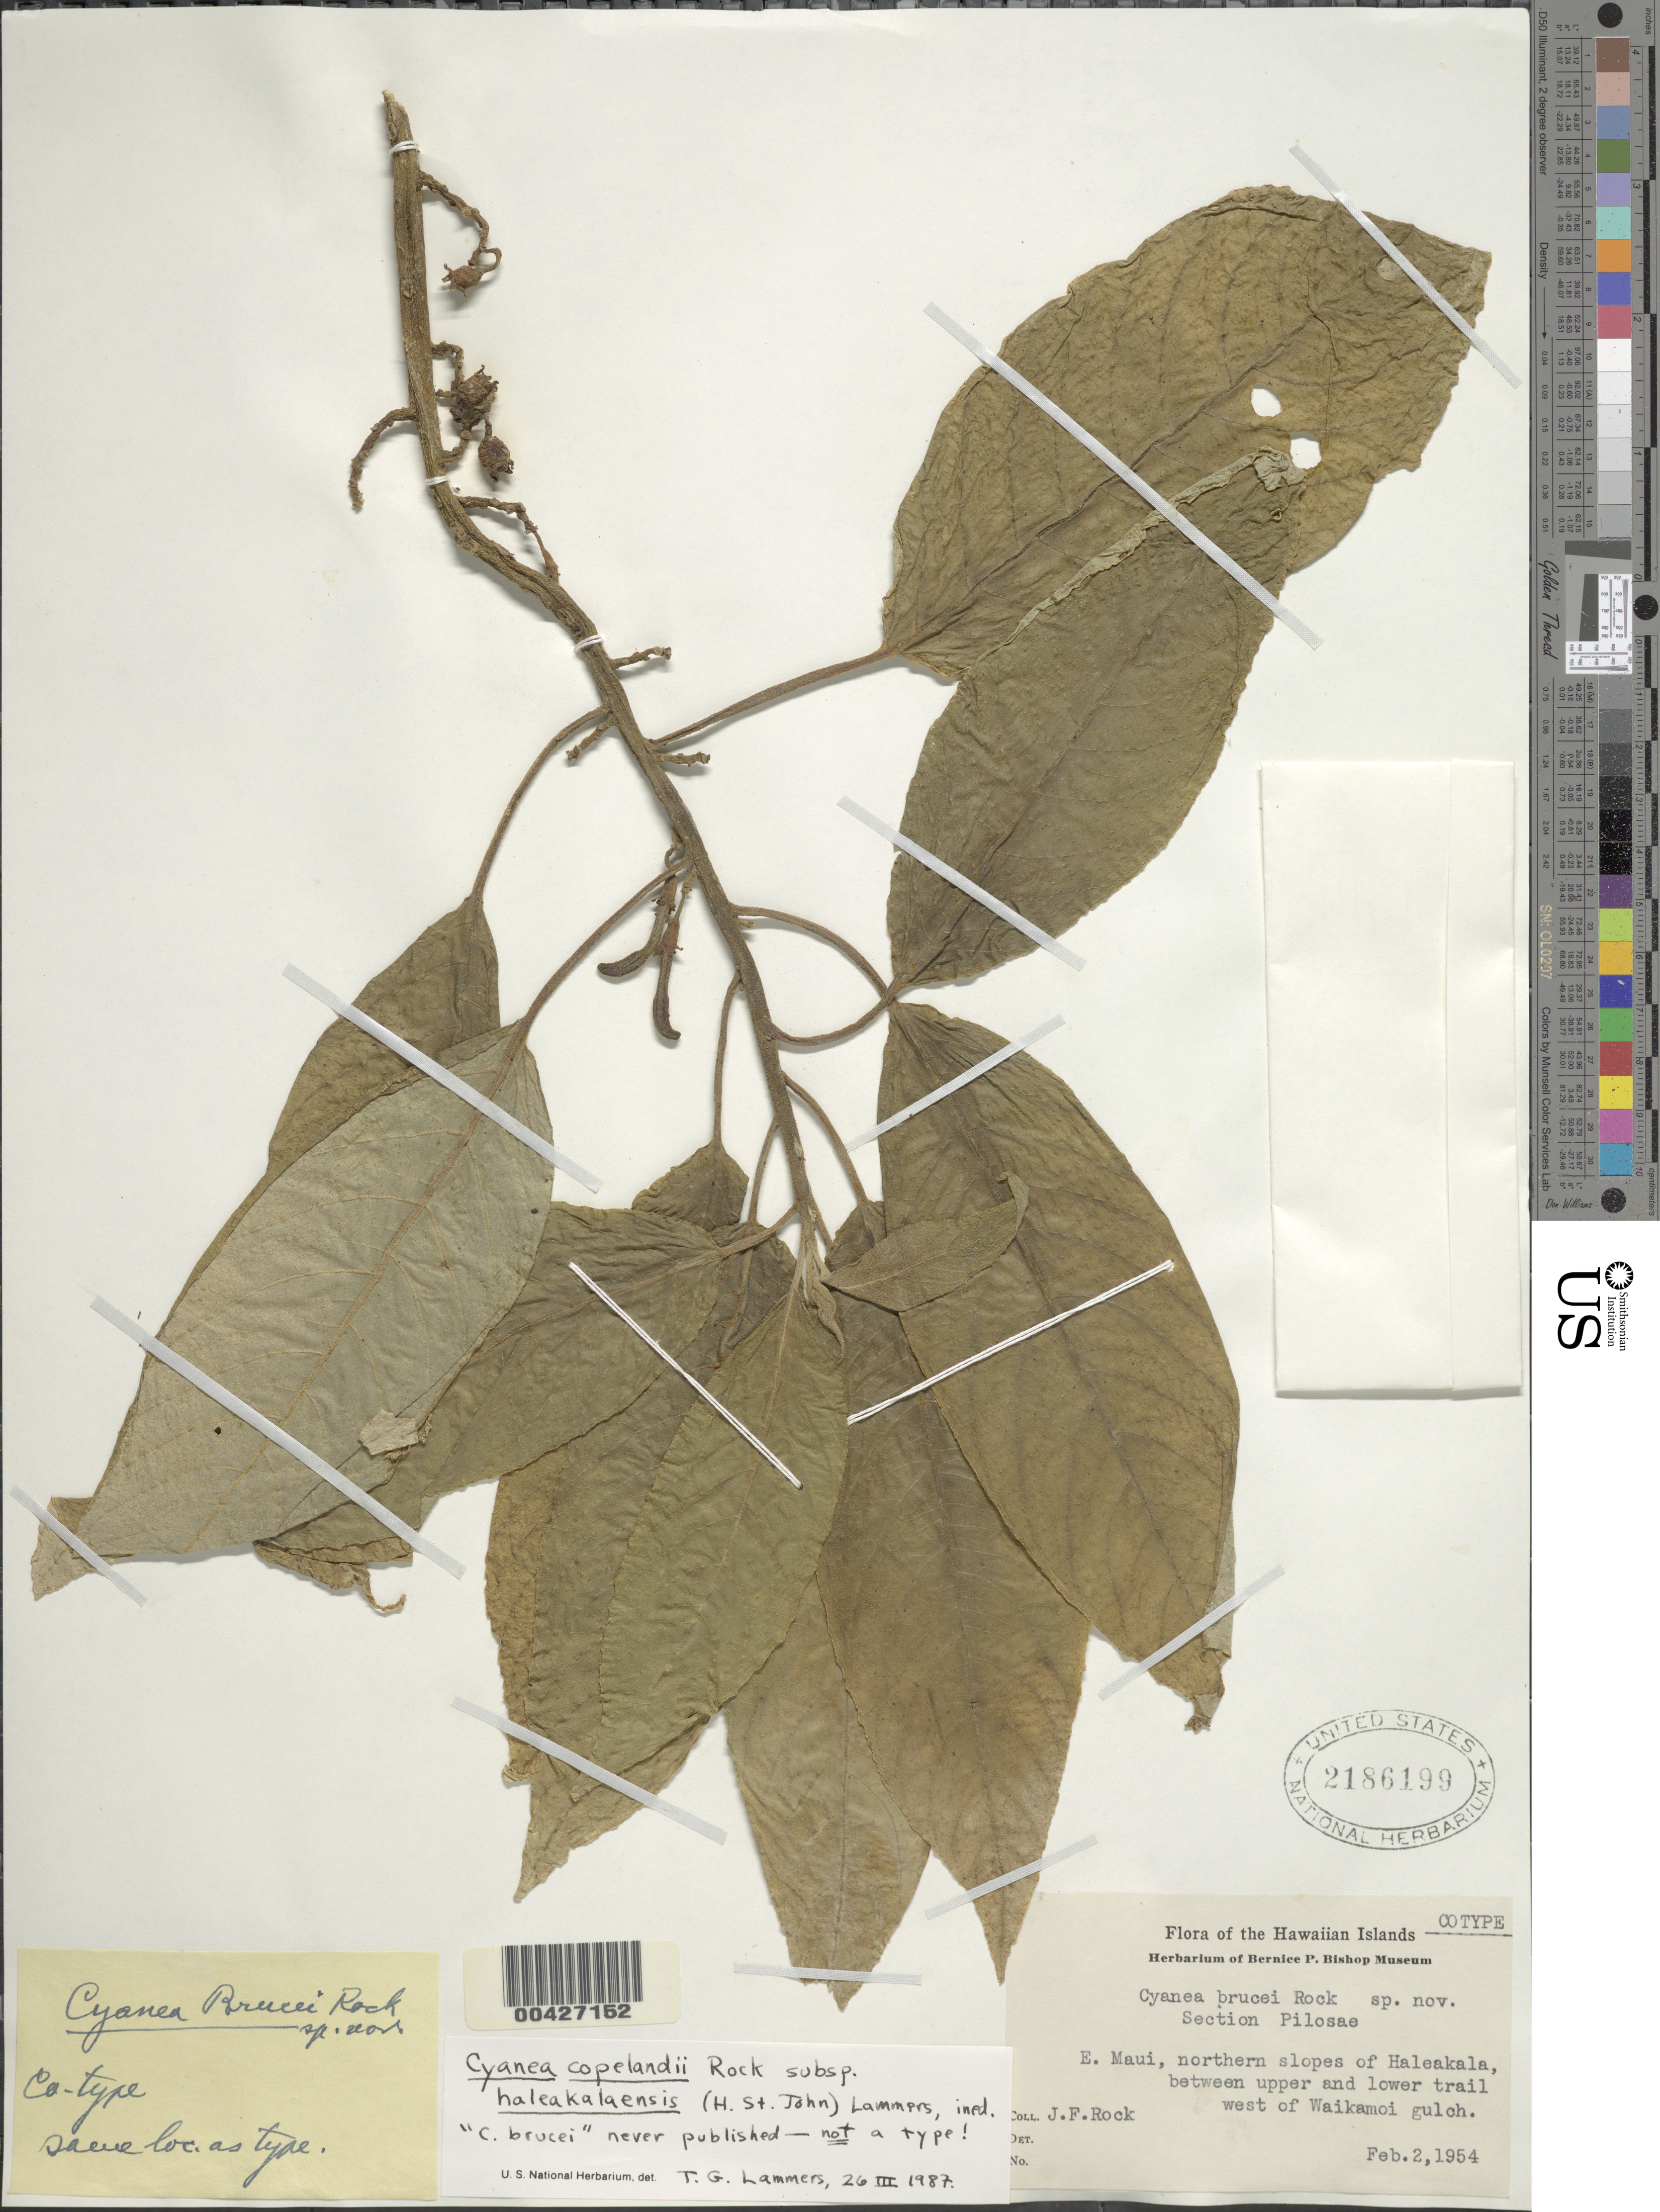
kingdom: Plantae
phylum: Tracheophyta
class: Magnoliopsida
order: Asterales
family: Campanulaceae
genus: Cyanea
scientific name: Cyanea copelandii subsp. haleakalaensis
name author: (H. St. John) Lammers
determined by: Lammers, T. G.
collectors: J. F. Rock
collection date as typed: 2 Feb 1954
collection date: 1954-02-02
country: United States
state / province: Hawaii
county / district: Maui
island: Maui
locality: Northern slopes of Haleakala, between upper and lower trail W of Waikamoi Gulch, E Maui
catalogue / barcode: US 2186199